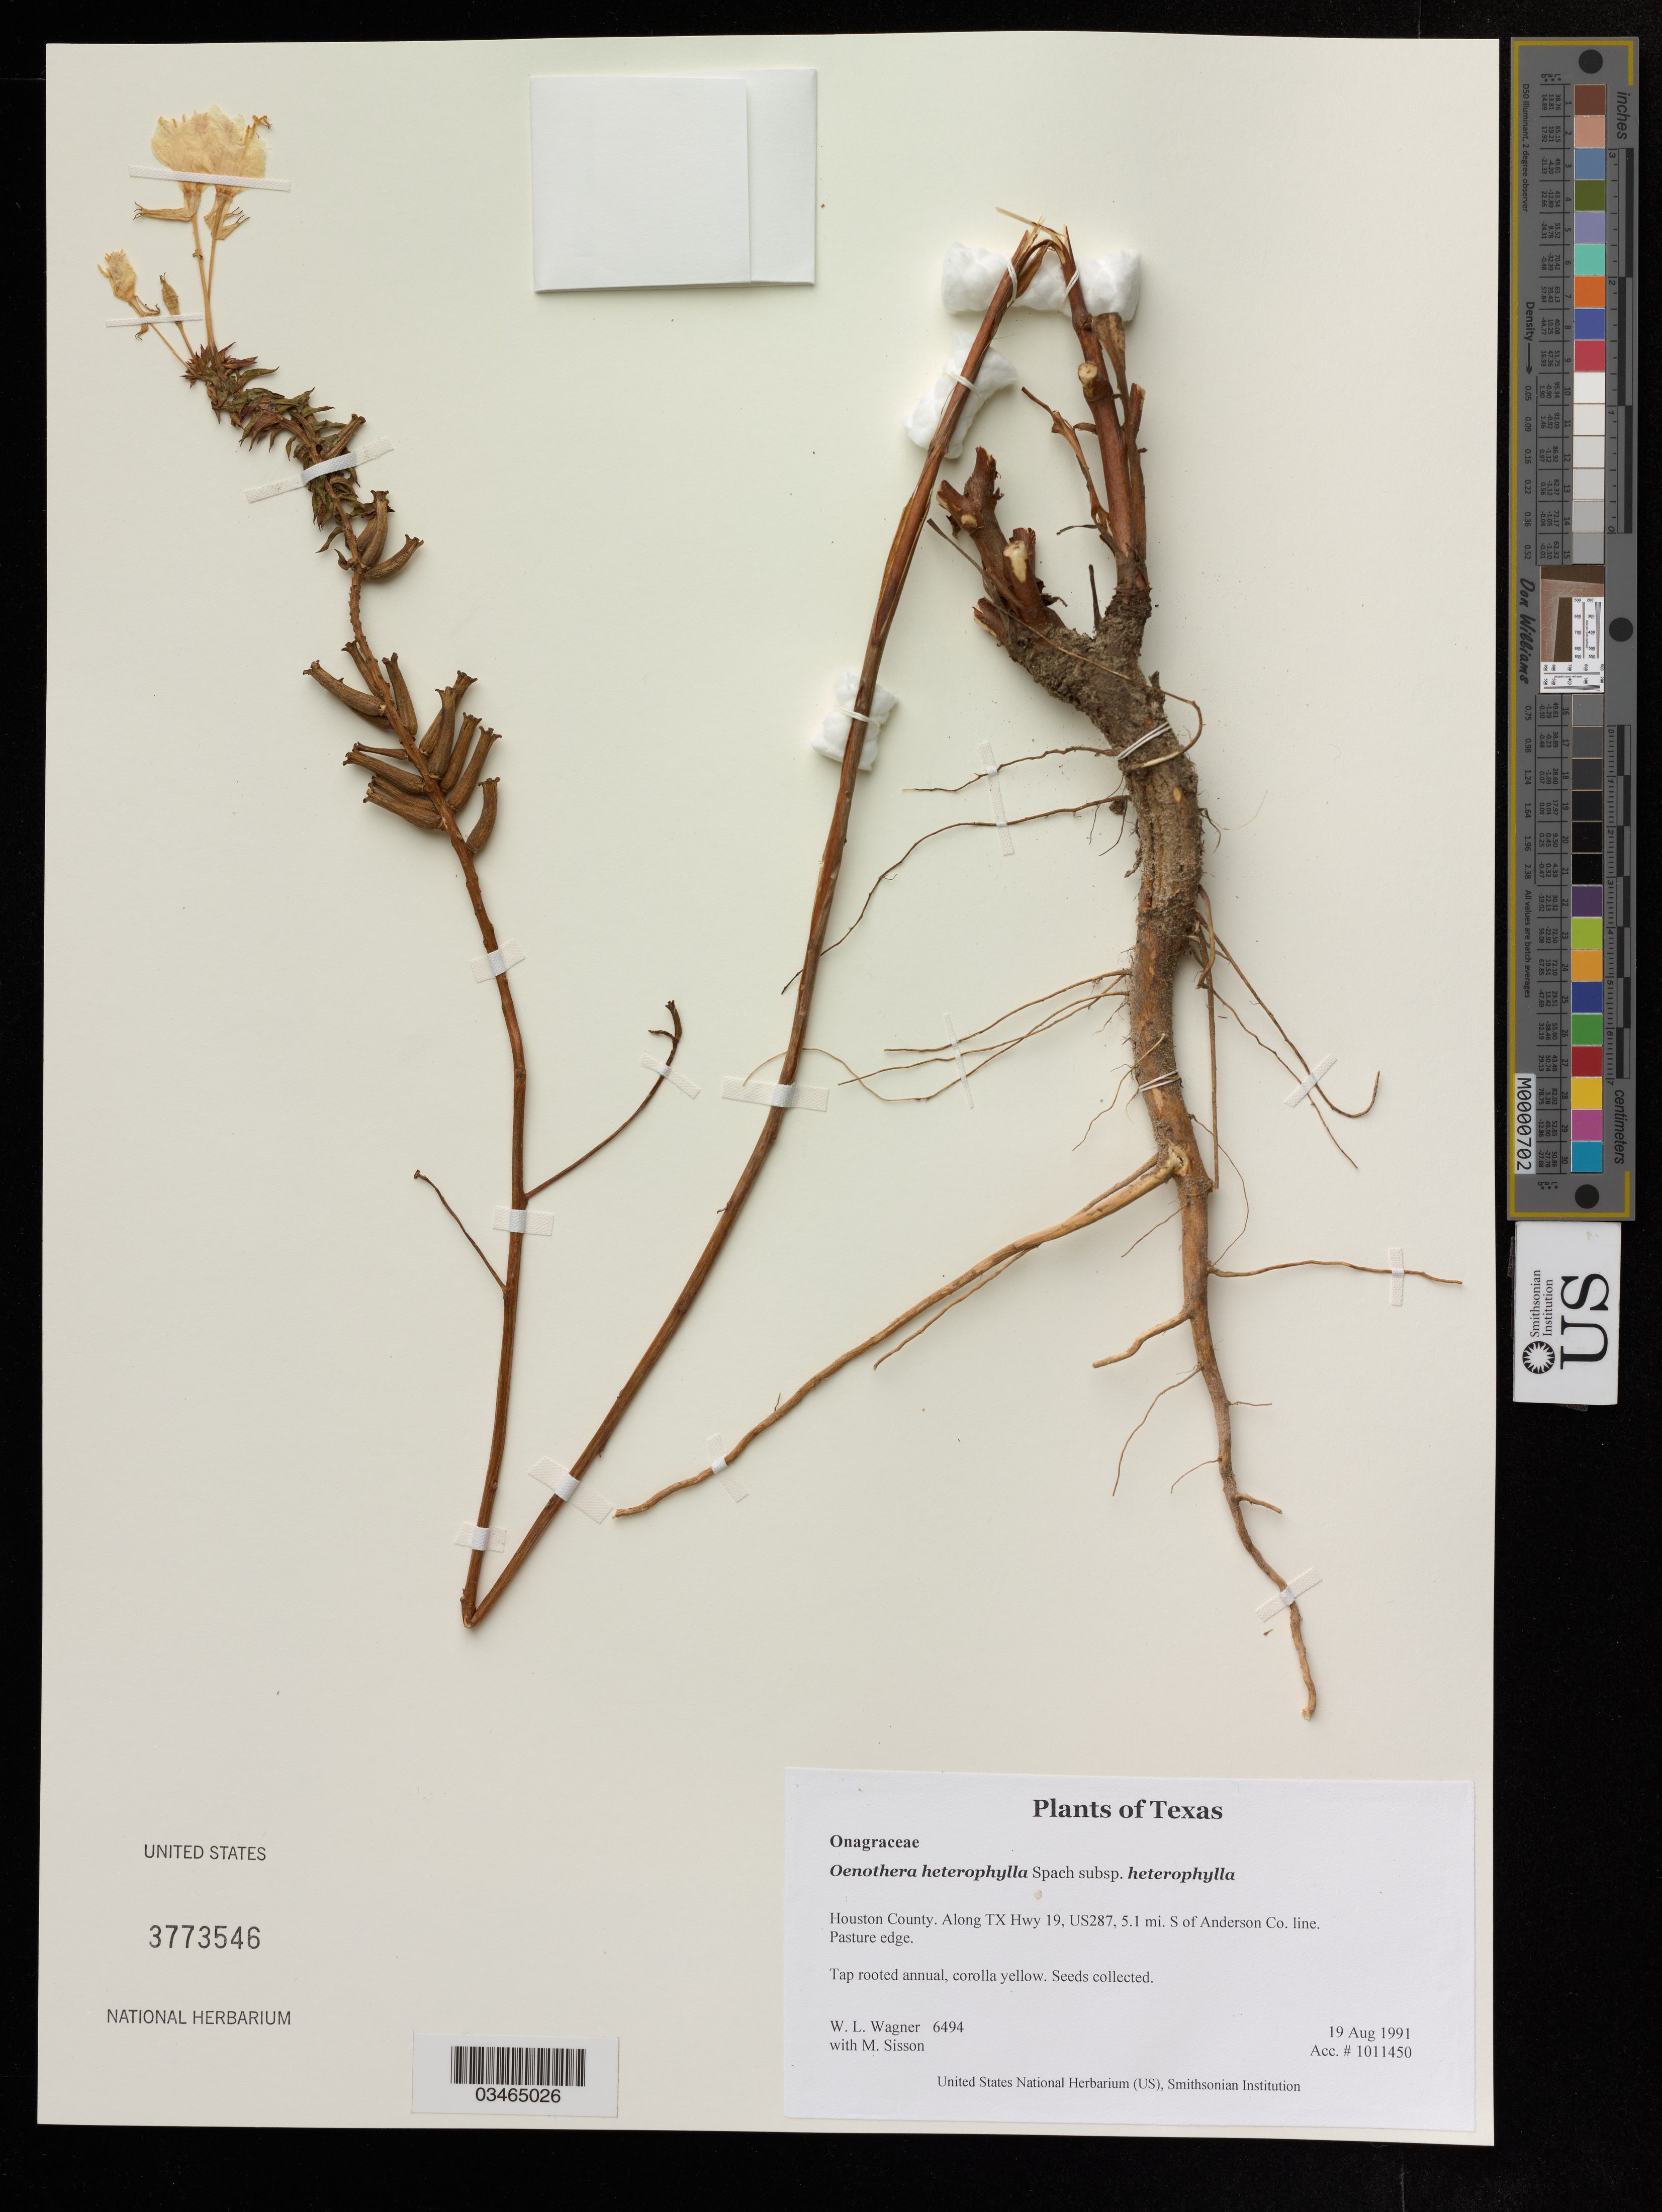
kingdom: Plantae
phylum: Tracheophyta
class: Magnoliopsida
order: Myrtales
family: Onagraceae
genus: Oenothera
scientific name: Oenothera heterophylla subsp. heterophylla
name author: Spach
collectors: W. L. Wagner & M. Sisson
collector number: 6494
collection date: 1991-08-19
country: United States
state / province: Texas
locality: Houston County, Along TX Hwy 19, US287, 5.1 mi. S of Anderson Co. line, Pasture edge.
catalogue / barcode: US 3773546